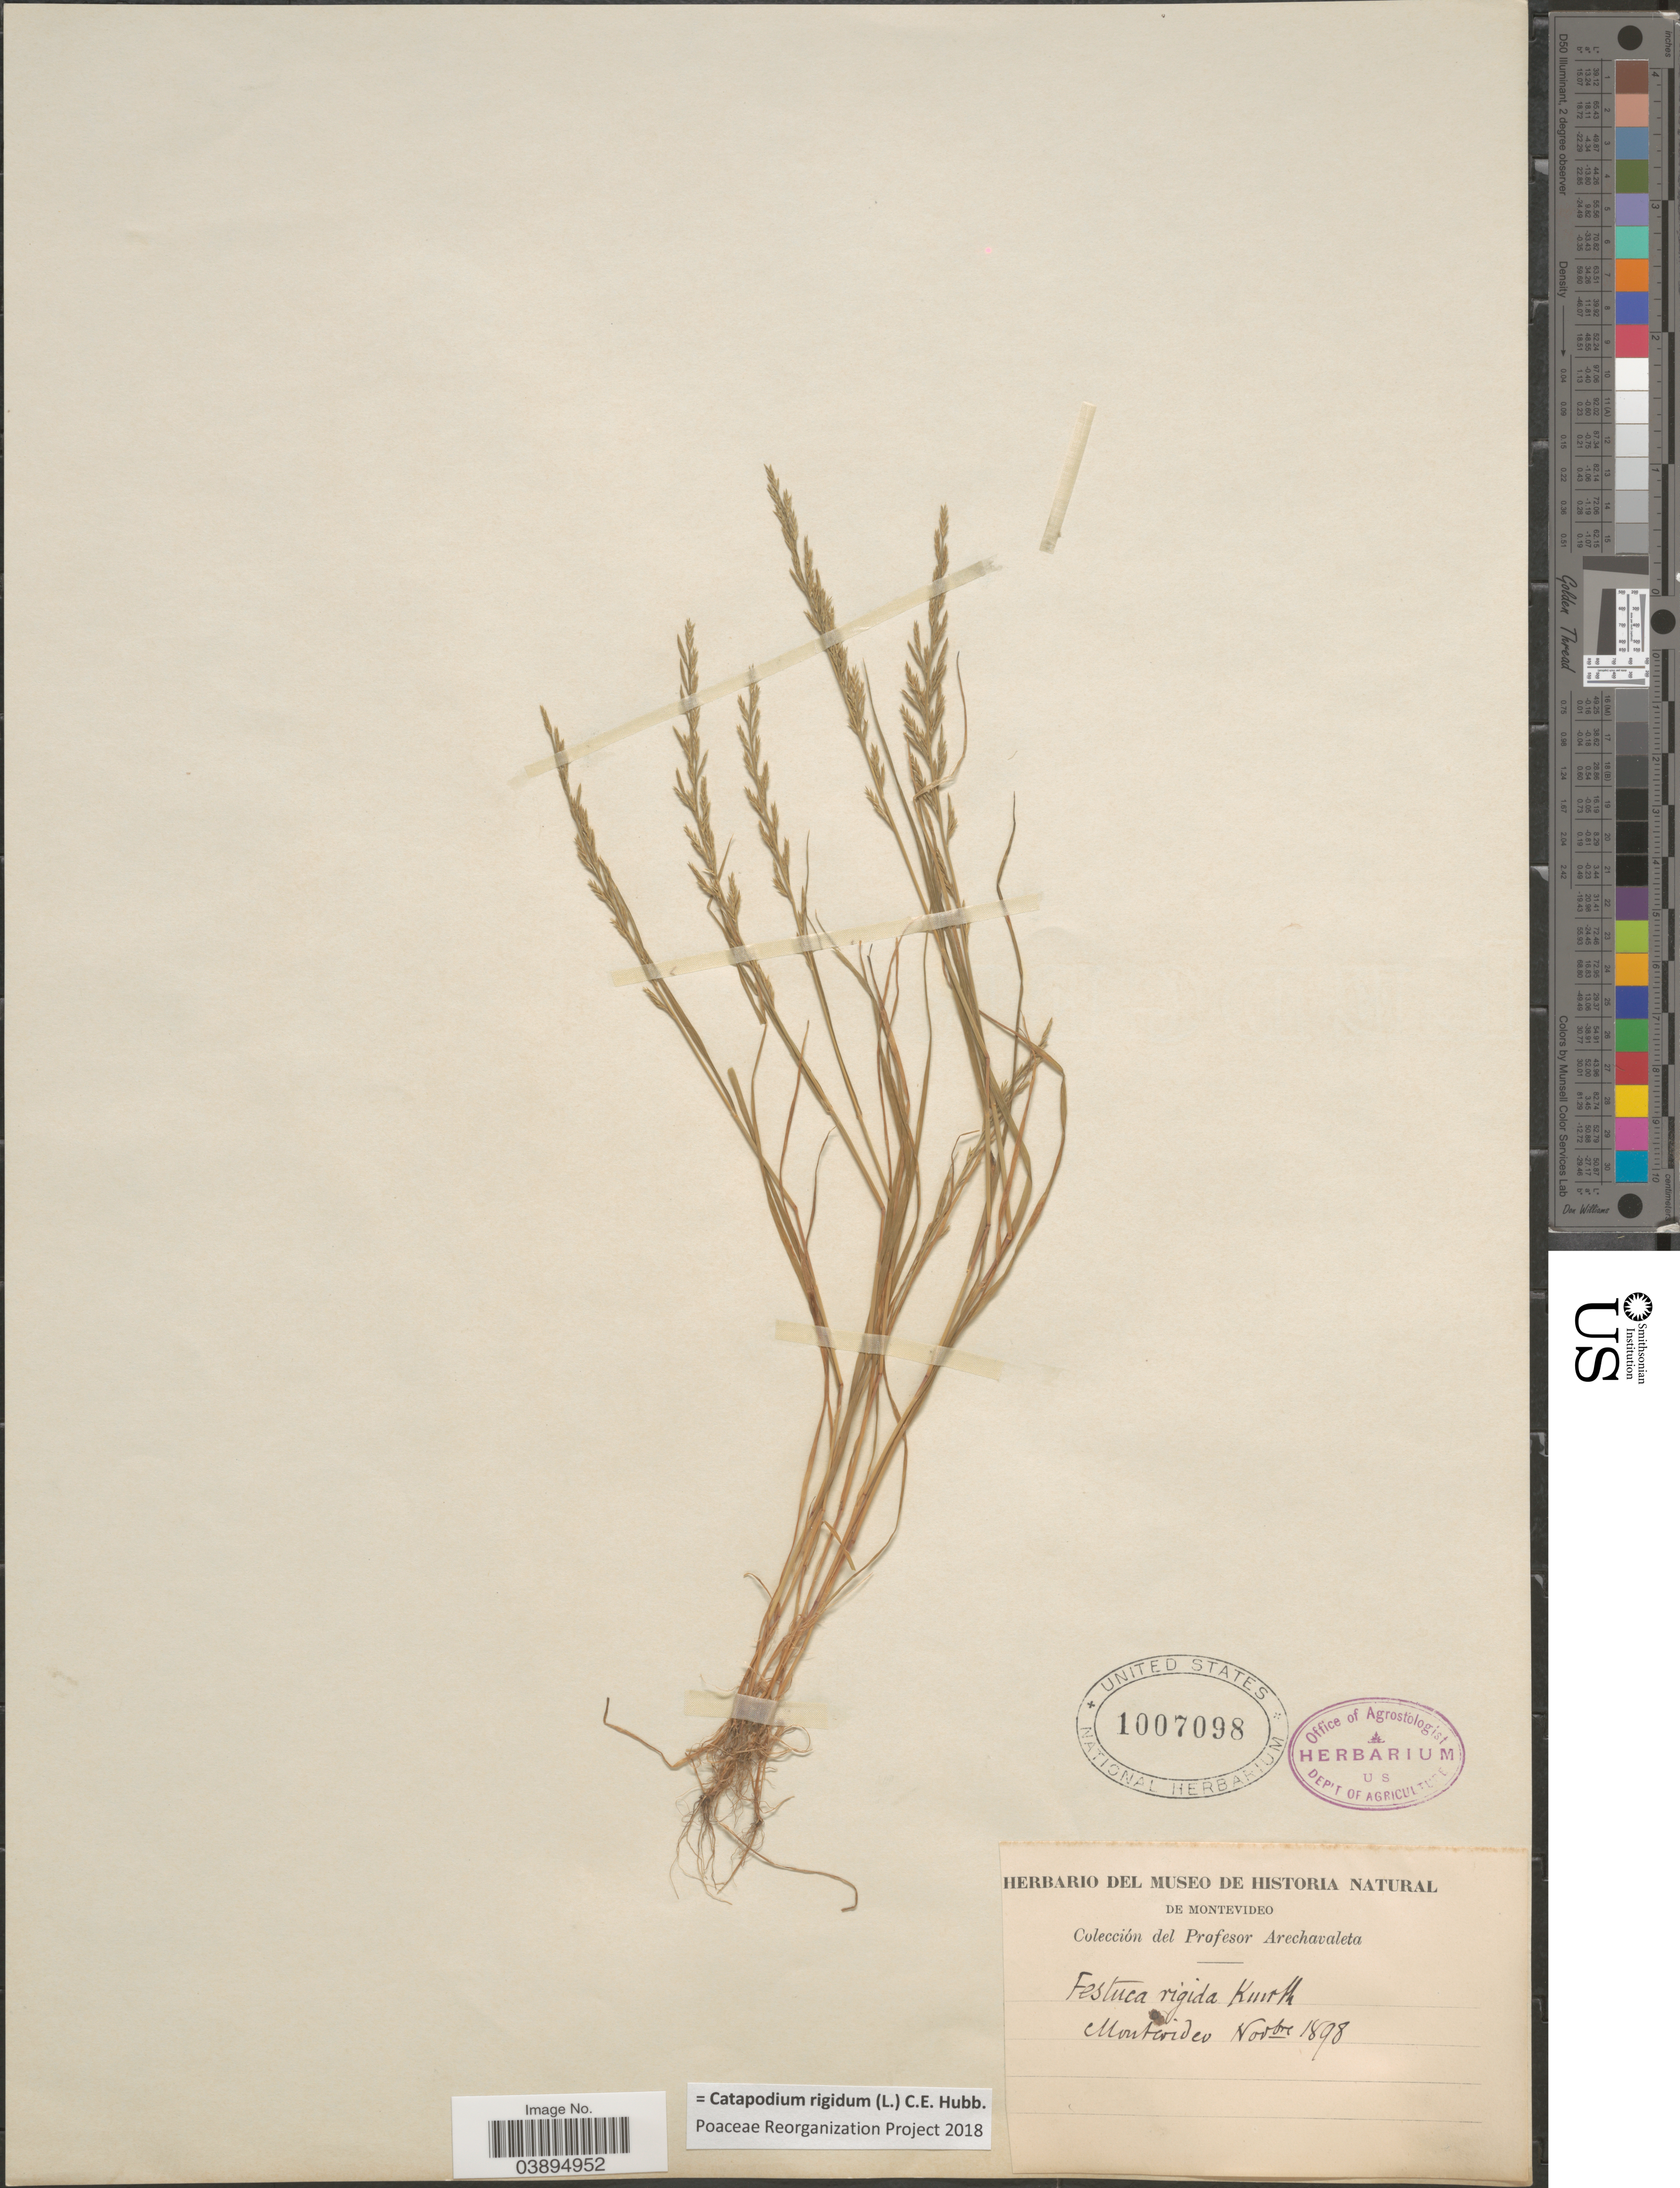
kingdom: Plantae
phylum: Tracheophyta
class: Liliopsida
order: Poales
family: Poaceae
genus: Catapodium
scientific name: Catapodium rigidum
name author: (L.) C.E. Hubb.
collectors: Arechavaleta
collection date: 1898-11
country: Uruguay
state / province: Montevideo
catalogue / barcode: US 1007098